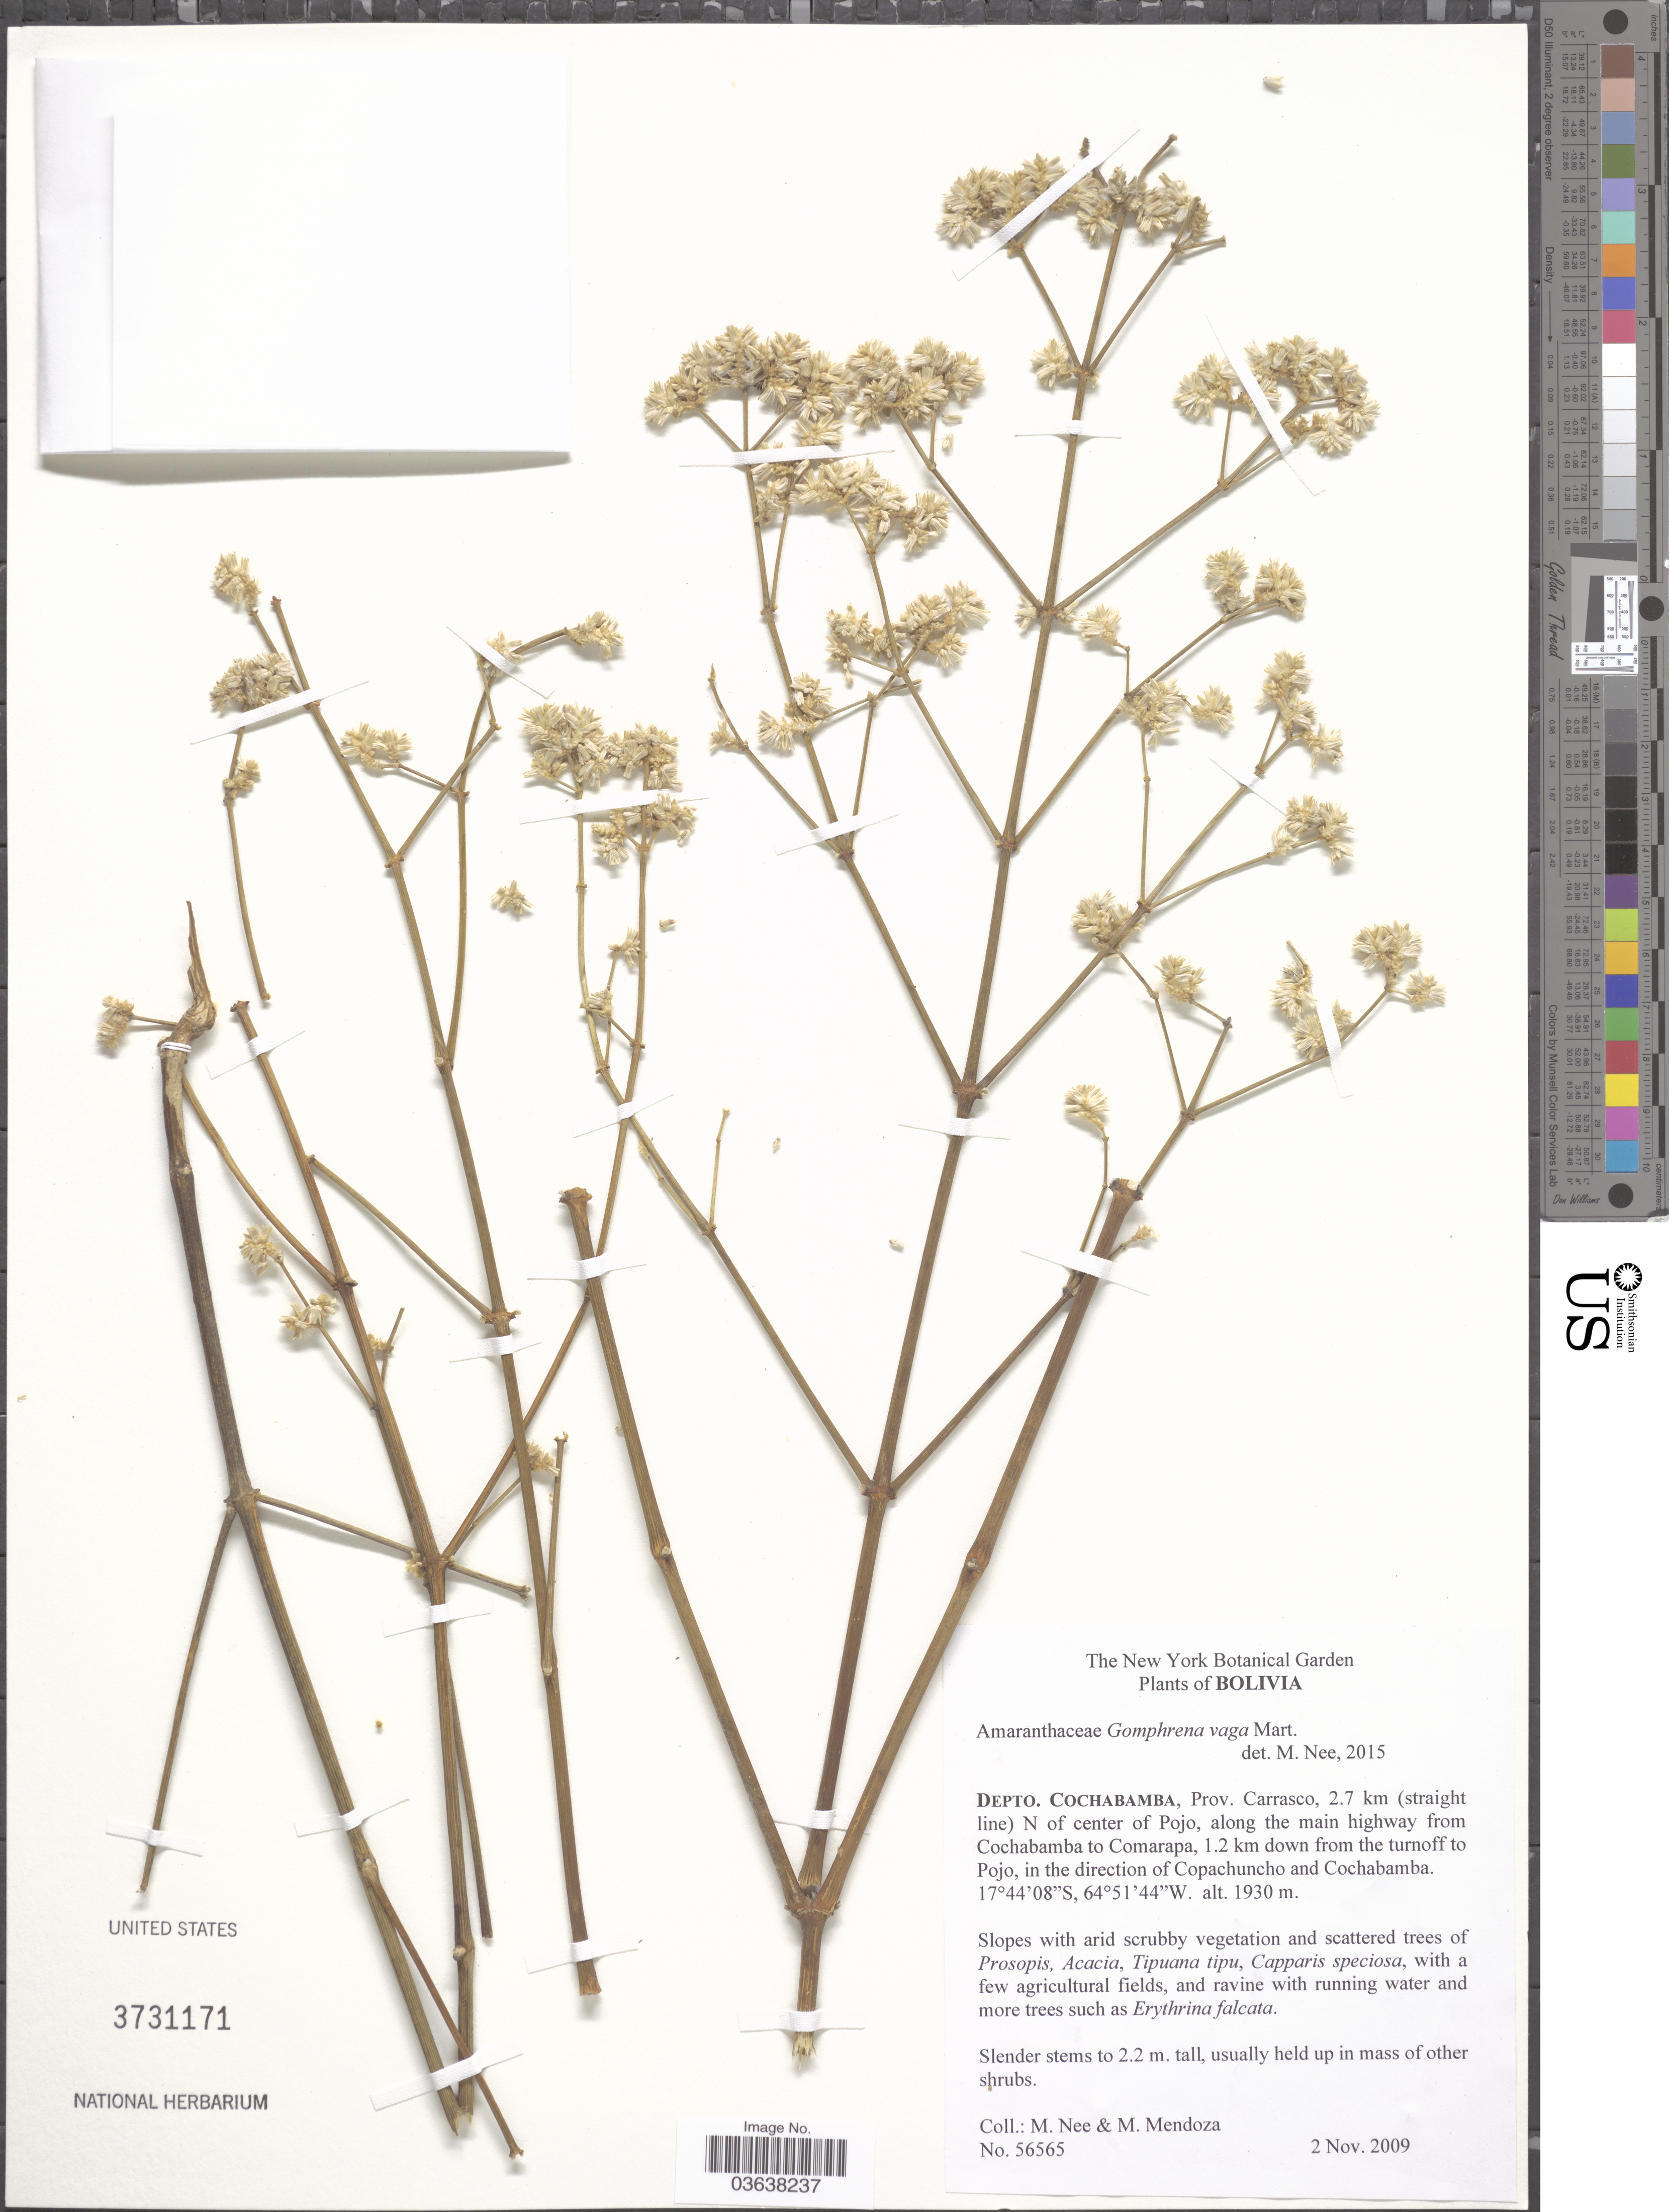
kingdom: Plantae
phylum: Tracheophyta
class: Magnoliopsida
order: Caryophyllales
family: Amaranthaceae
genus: Gomphrena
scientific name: Gomphrena vaga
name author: Mart.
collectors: M. Nee & M. Mendoza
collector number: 56565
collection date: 2009-11-02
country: Bolivia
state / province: Cochabamba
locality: Depto. Cochabamba, Prov. Carrasco, 2.7 km (straight line) N of center of Pojo, along the main highway from Cochabamba to Comarapa, 1.2 km down from the turnoff to Pojo, in the direction of Copachuncho and Cochabamba.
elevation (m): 1930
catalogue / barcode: US 3731171